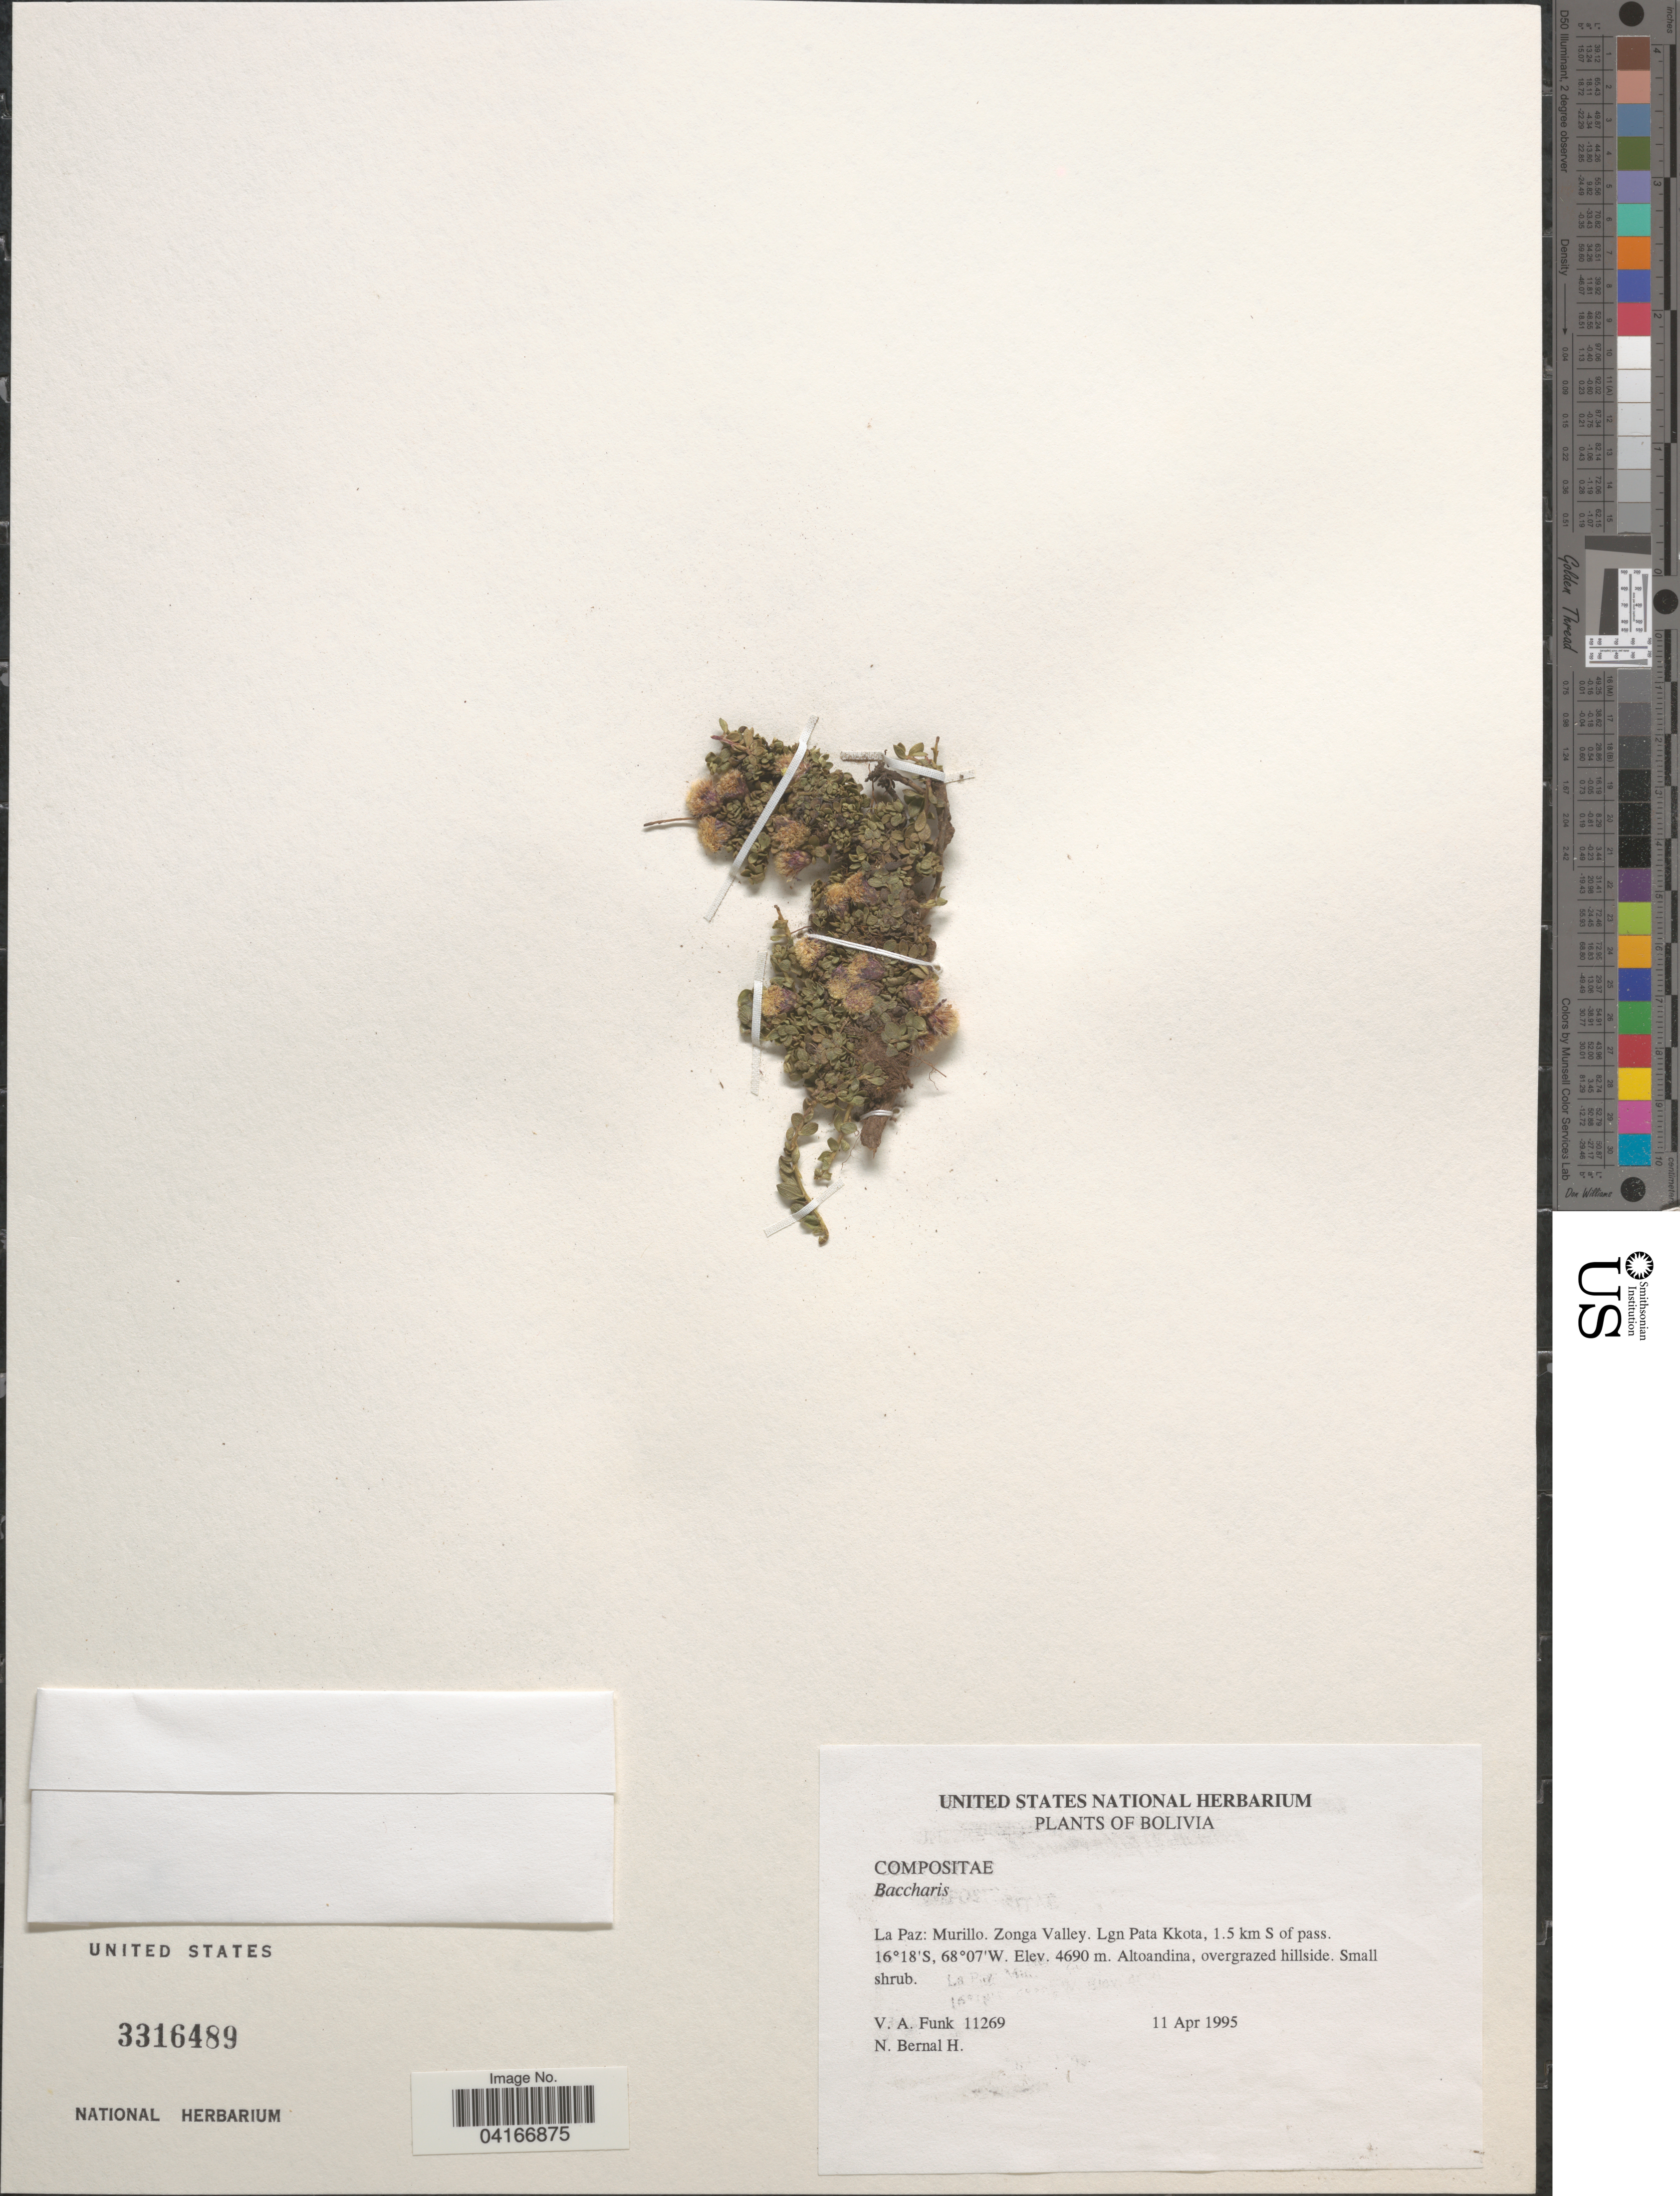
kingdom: Plantae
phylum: Tracheophyta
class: Magnoliopsida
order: Asterales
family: Asteraceae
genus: Baccharis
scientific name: Baccharis sp.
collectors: V. Funk & N. Bernal H.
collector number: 11269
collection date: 1995-04-11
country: Bolivia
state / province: La Paz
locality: Murillo. Zonga Valley. Lgn Pata Kkota, 1.5 km S of pass. Altoandina, overgrazed hillside.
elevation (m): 4690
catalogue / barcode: US 3316489